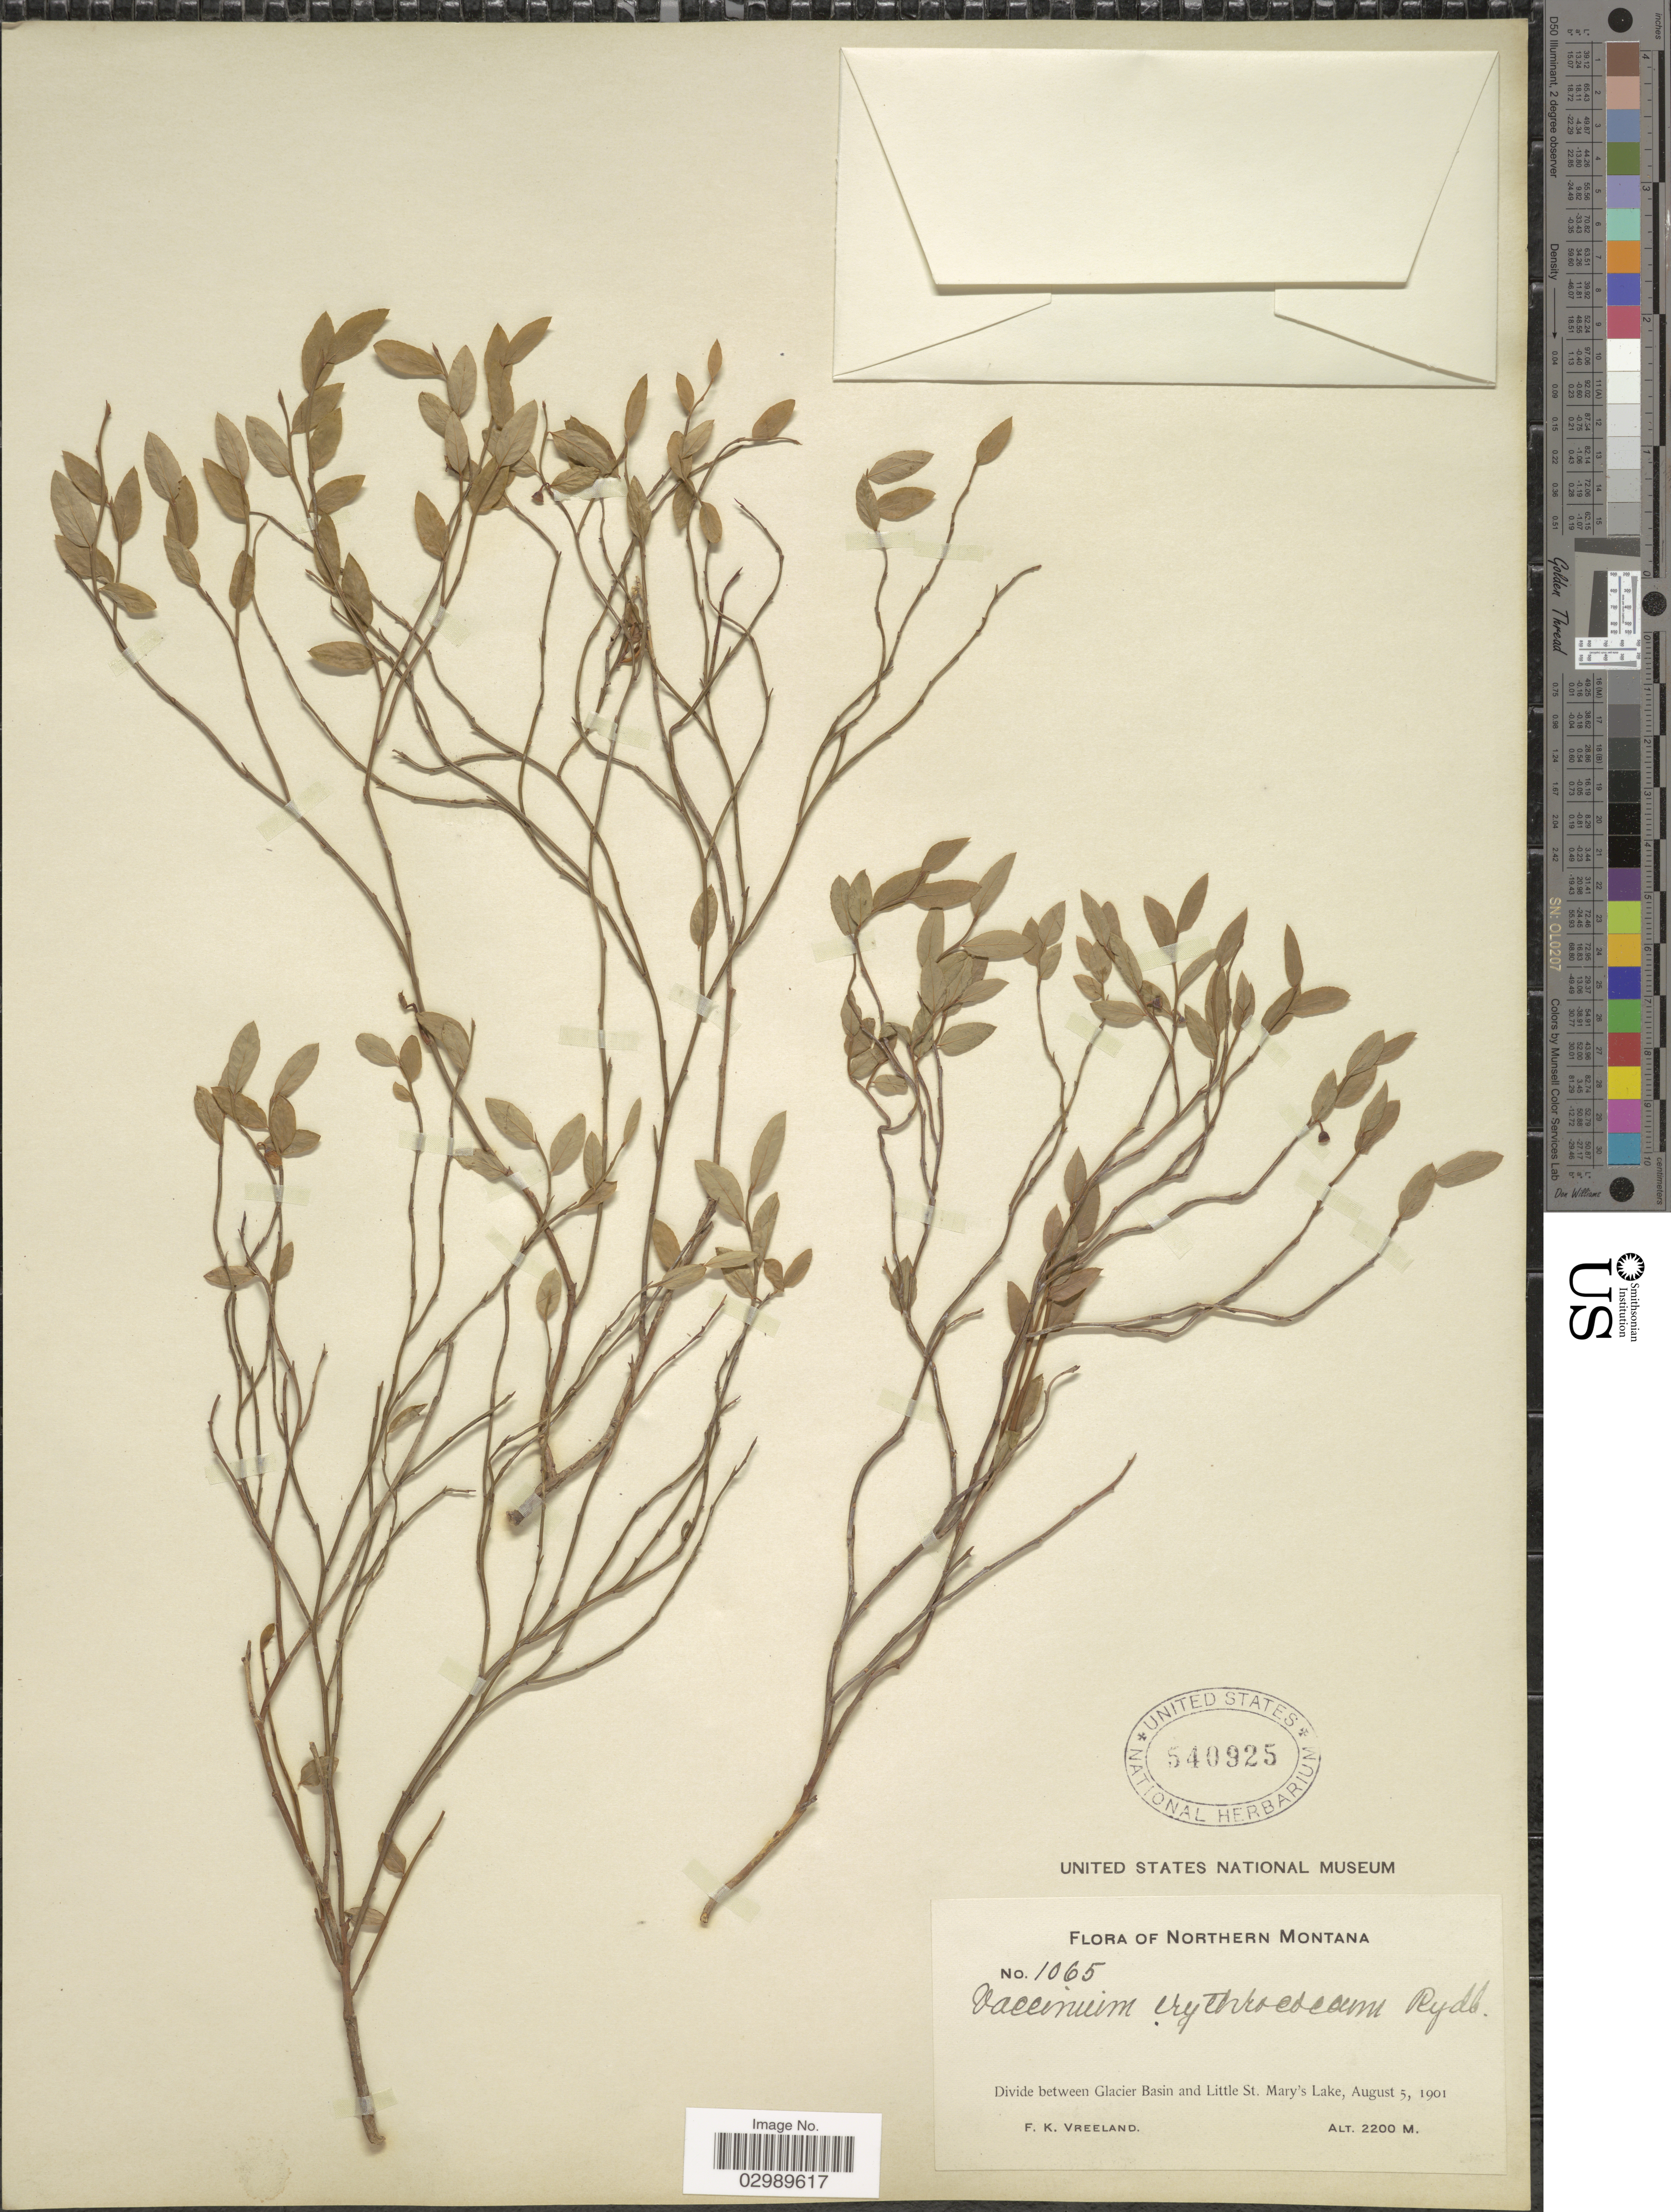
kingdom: Plantae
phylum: Tracheophyta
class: Magnoliopsida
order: Ericales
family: Ericaceae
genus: Vaccinium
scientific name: Vaccinium scoparium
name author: Leiberg ex Coville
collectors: F. Vreeland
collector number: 1065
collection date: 1901-08-05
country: United States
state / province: Montana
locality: Northern Montana. Divide between Glacier Basin and Little St. Mary's Lake.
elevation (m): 2200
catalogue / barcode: US 540925